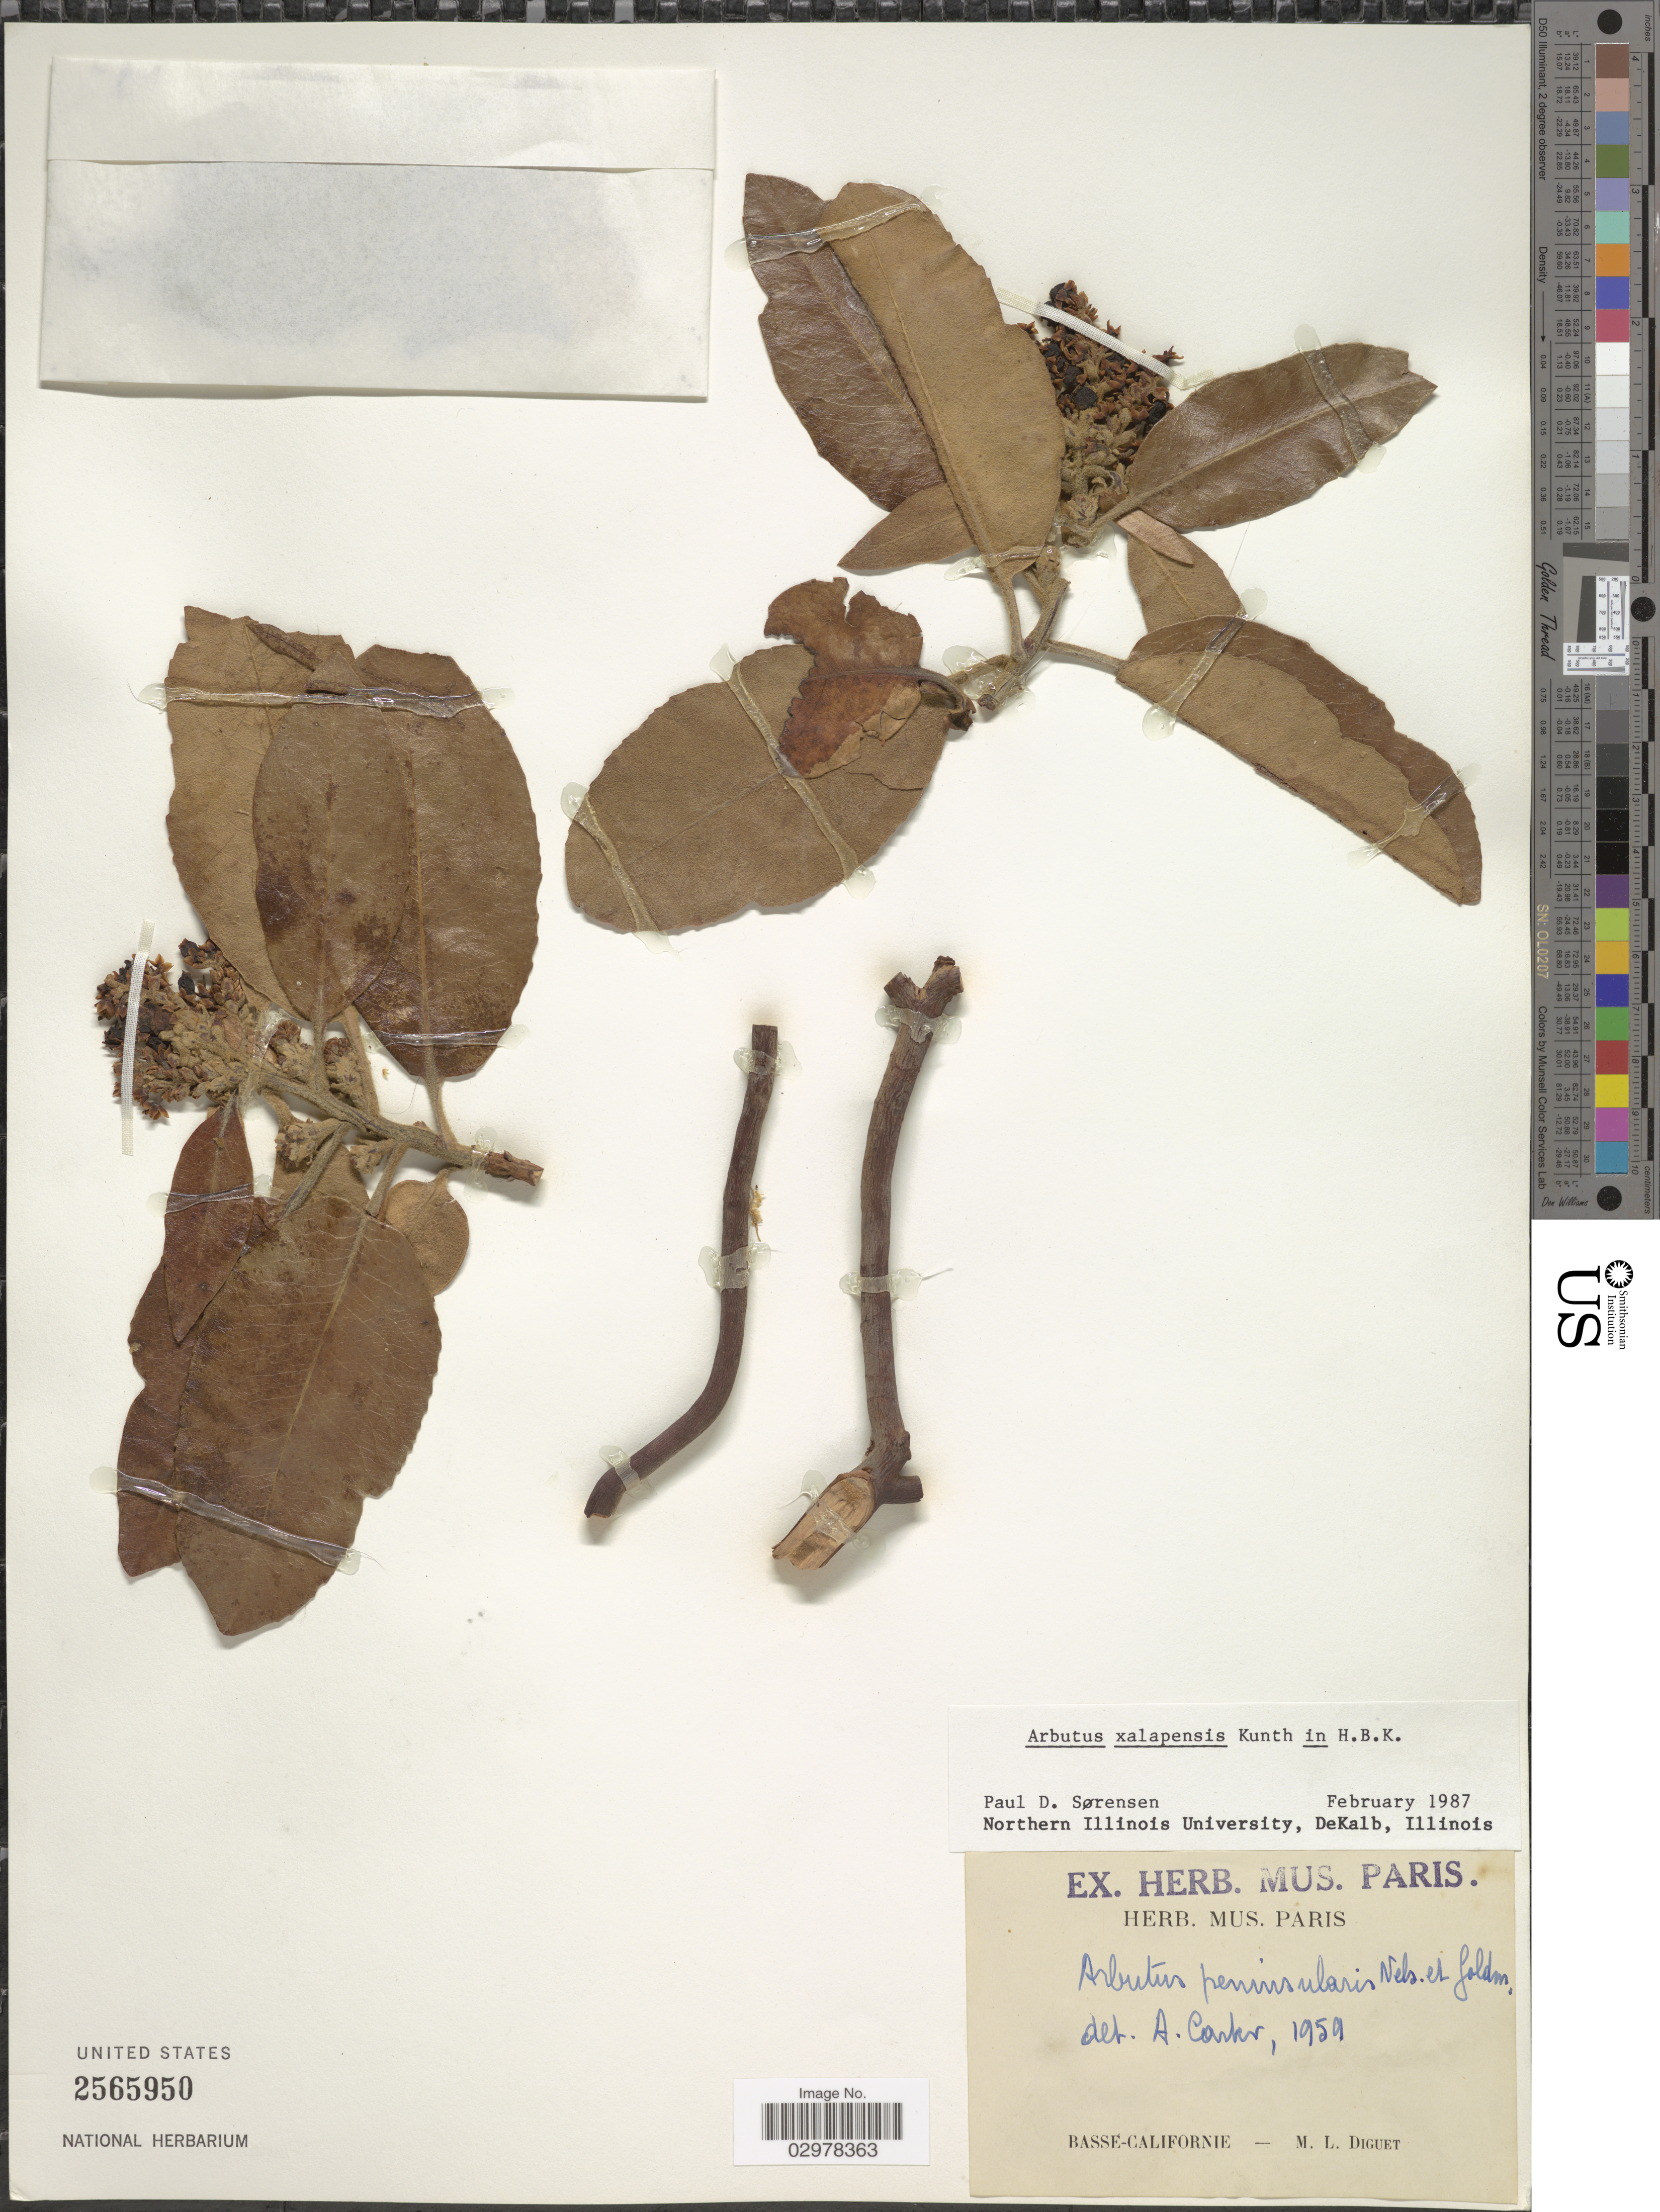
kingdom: Plantae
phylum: Tracheophyta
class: Magnoliopsida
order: Ericales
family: Ericaceae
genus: Arbutus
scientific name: Arbutus xalapensis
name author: Kunth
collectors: M. L. Diguet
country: Mexico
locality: Bassé-Californie.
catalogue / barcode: US 2565950